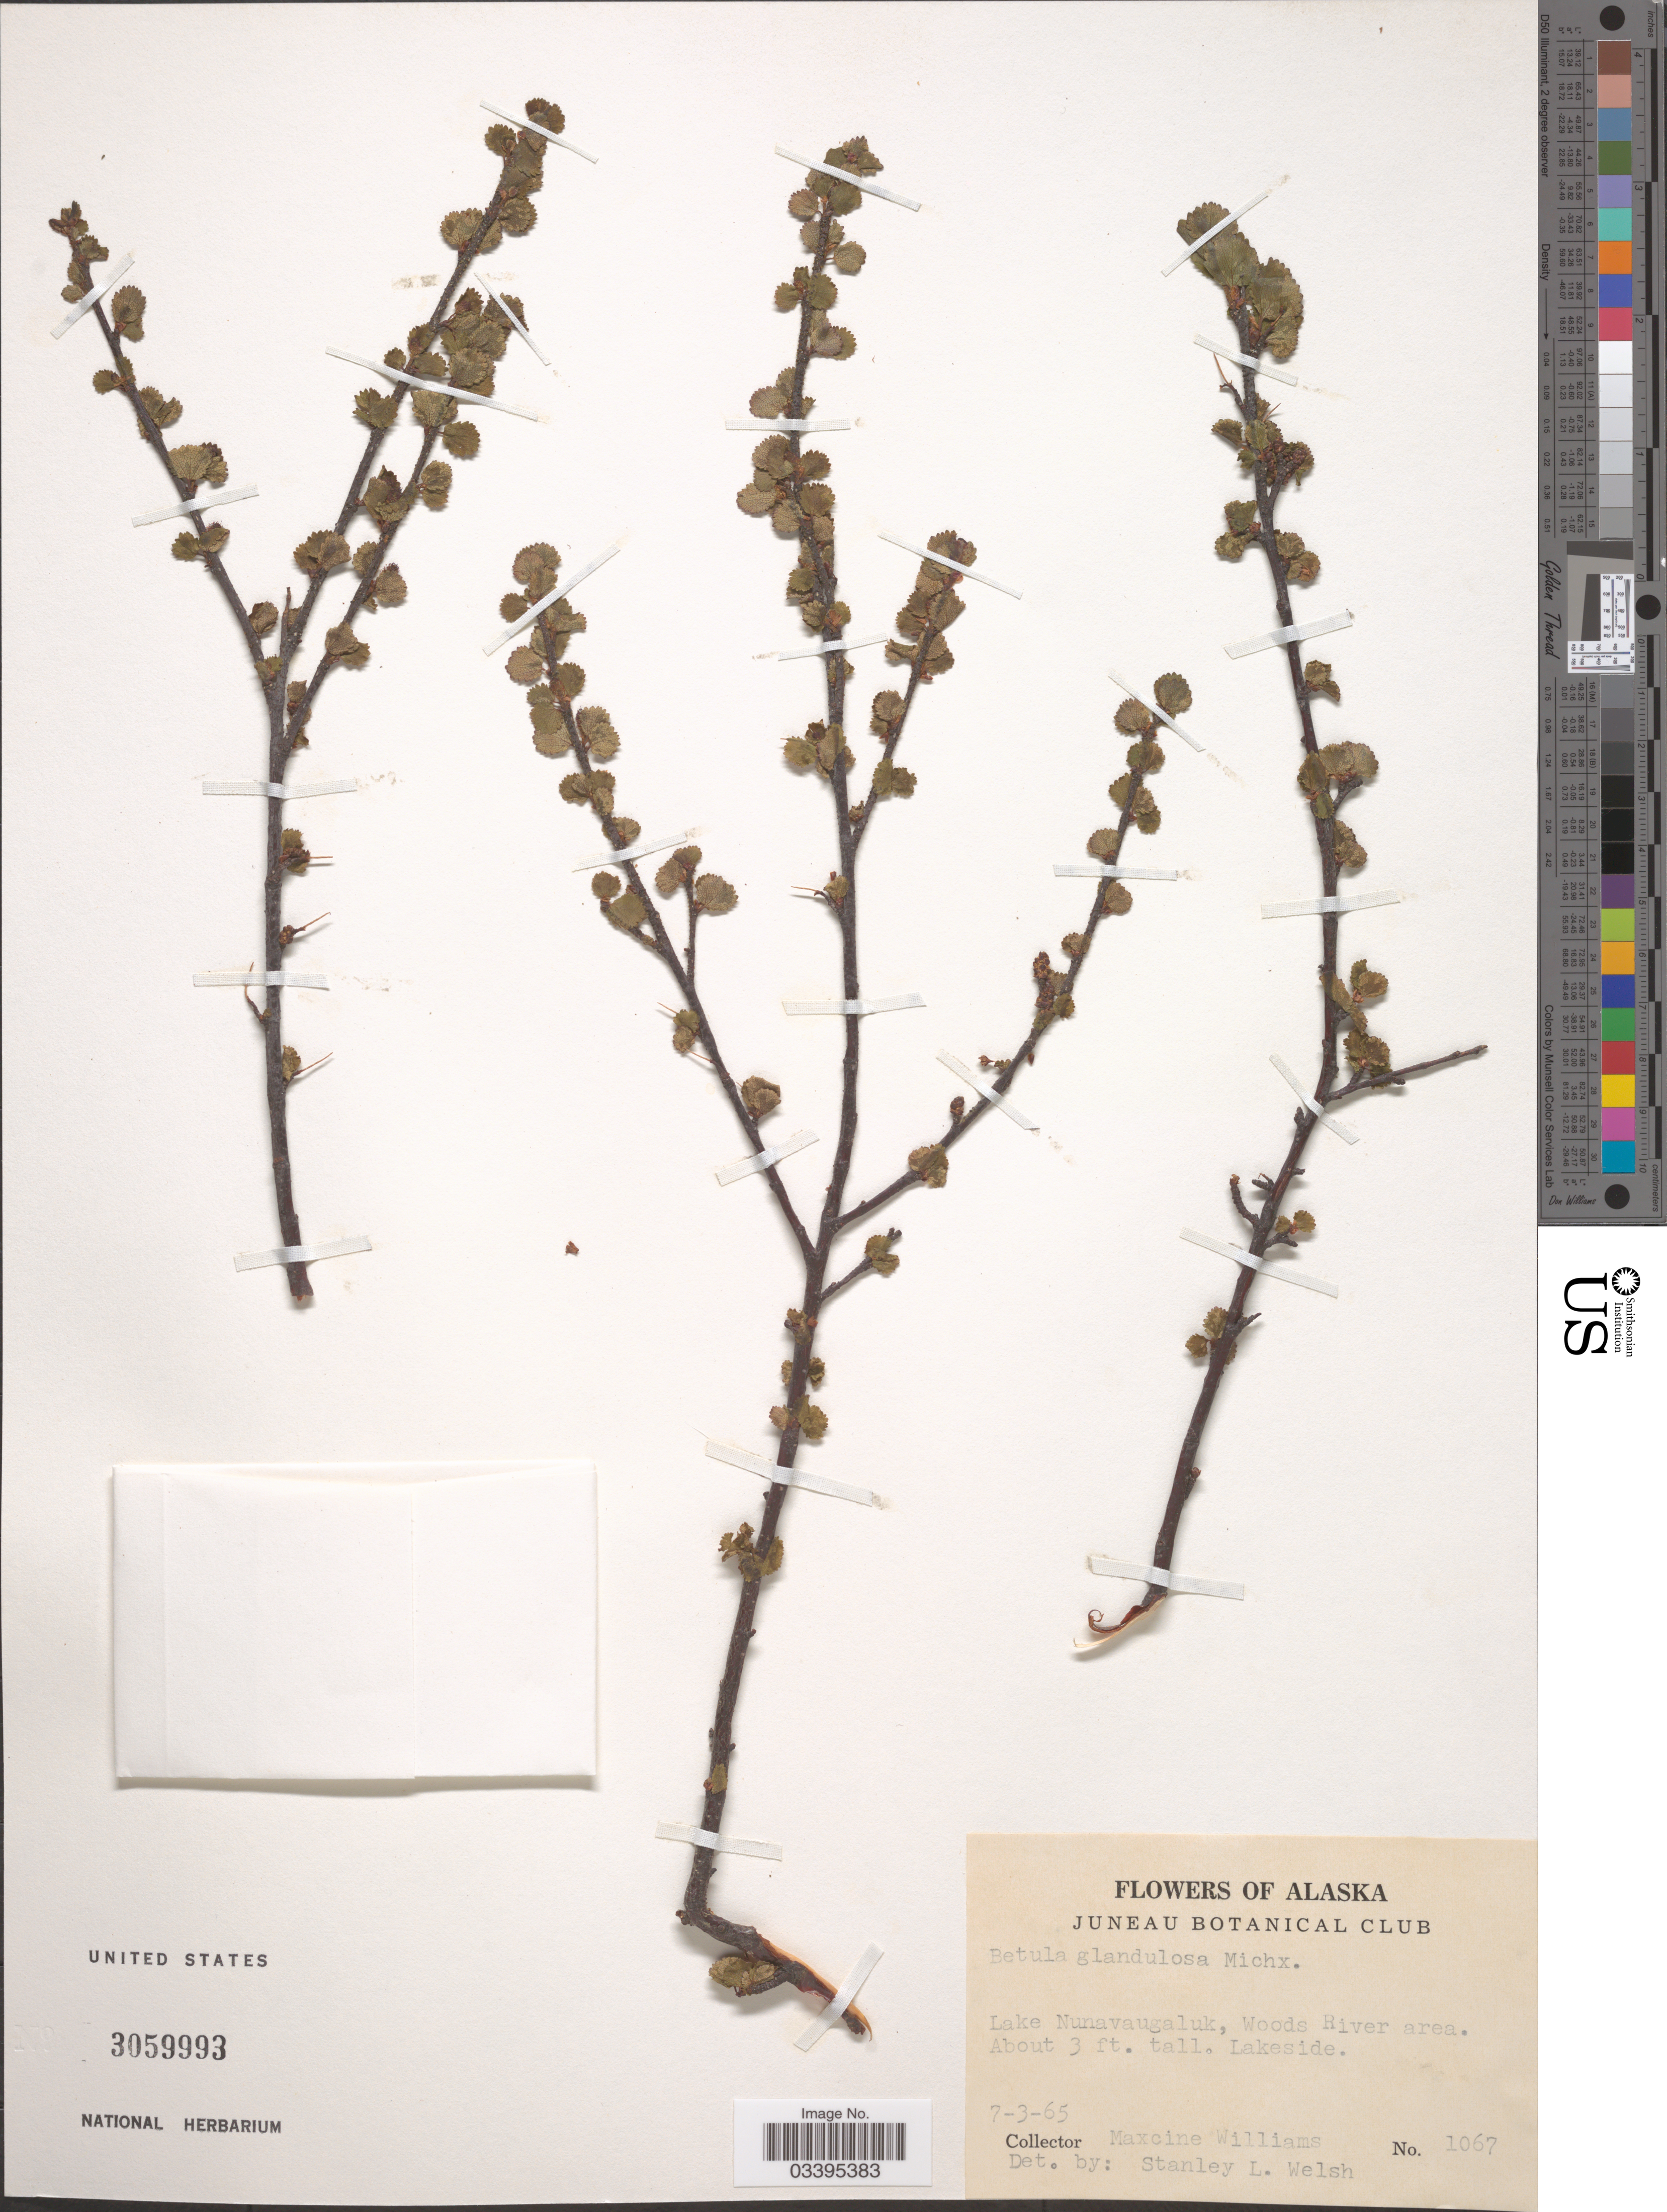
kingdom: Plantae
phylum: Tracheophyta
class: Magnoliopsida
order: Fagales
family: Betulaceae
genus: Betula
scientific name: Betula glandulosa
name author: Michx.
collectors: M. Williams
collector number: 1067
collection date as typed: Transcribed d/m/y: 3/7/65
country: United States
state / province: Alaska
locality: Lake Nunavaugaluk, Woods River area. Lakeside.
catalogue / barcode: US 3059993